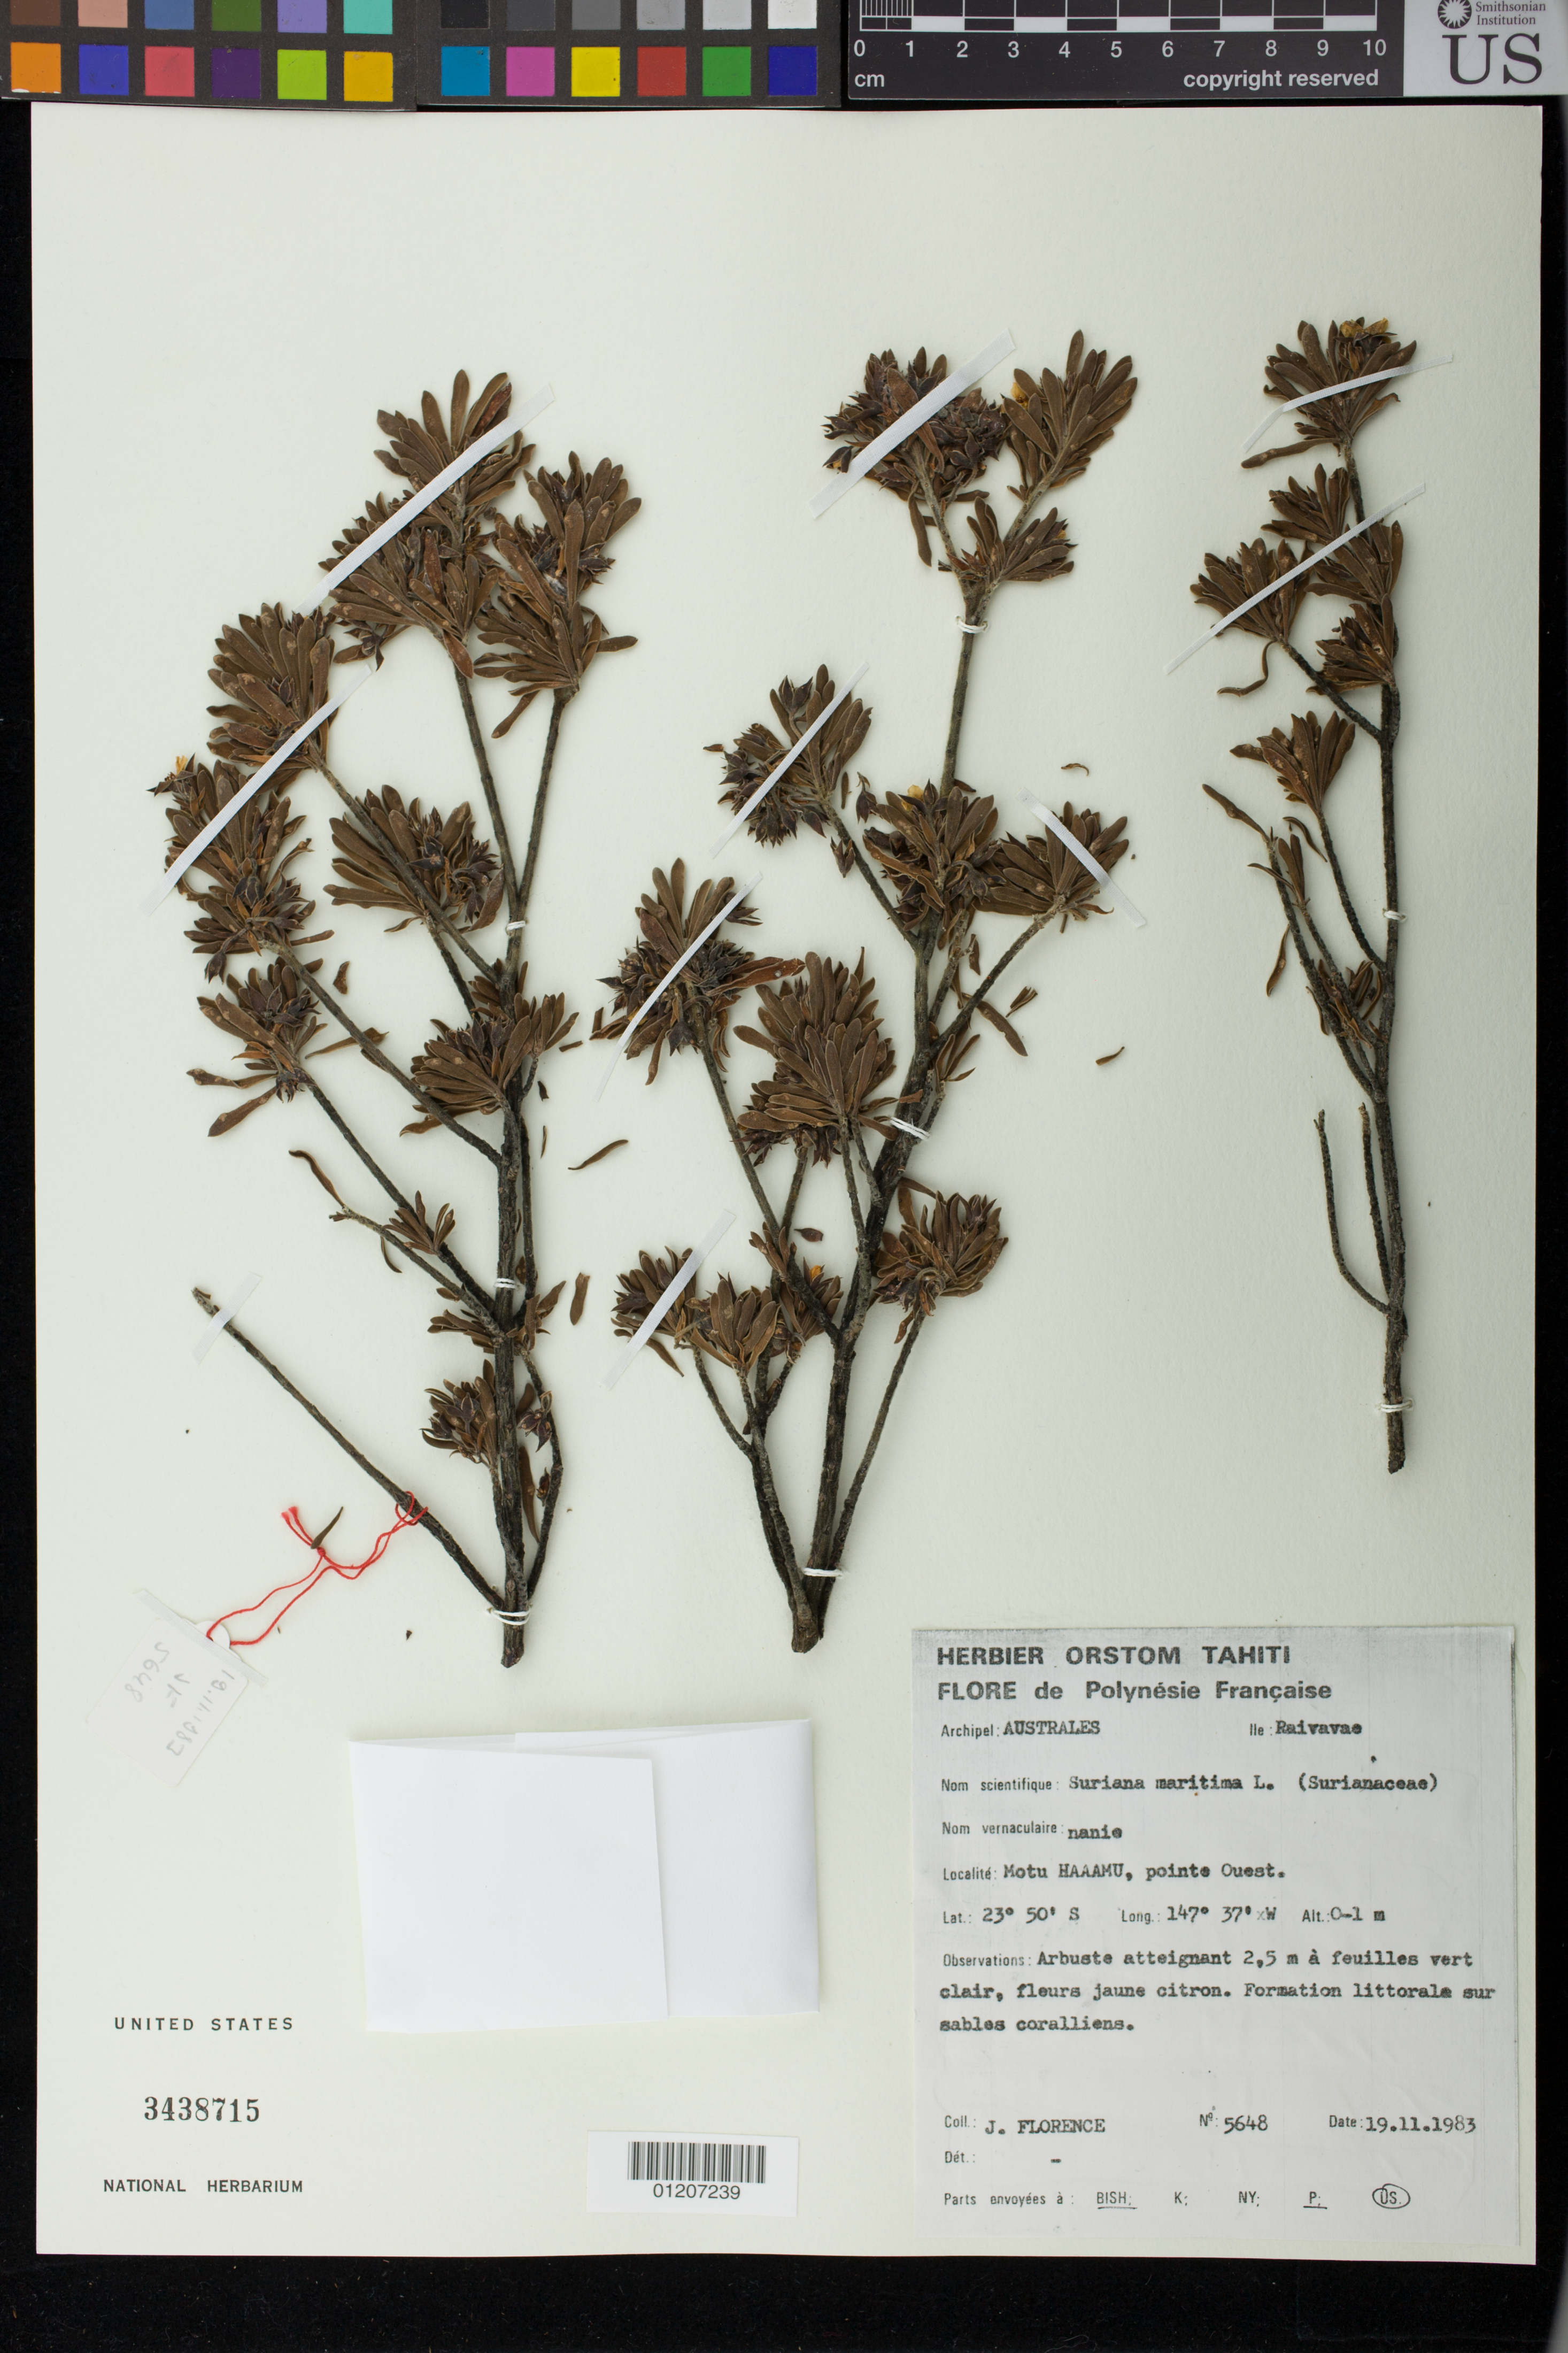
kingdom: Plantae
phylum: Tracheophyta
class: Magnoliopsida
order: Fabales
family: Surianaceae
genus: Suriana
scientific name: Suriana maritima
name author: L.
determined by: Florence, J.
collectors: J. Florence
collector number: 5648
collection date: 1983-11-19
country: French Polynesia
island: Raivavae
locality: Motu HAAAMU, Pointe Ouest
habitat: Formation littorale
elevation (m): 0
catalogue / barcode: US 3438715